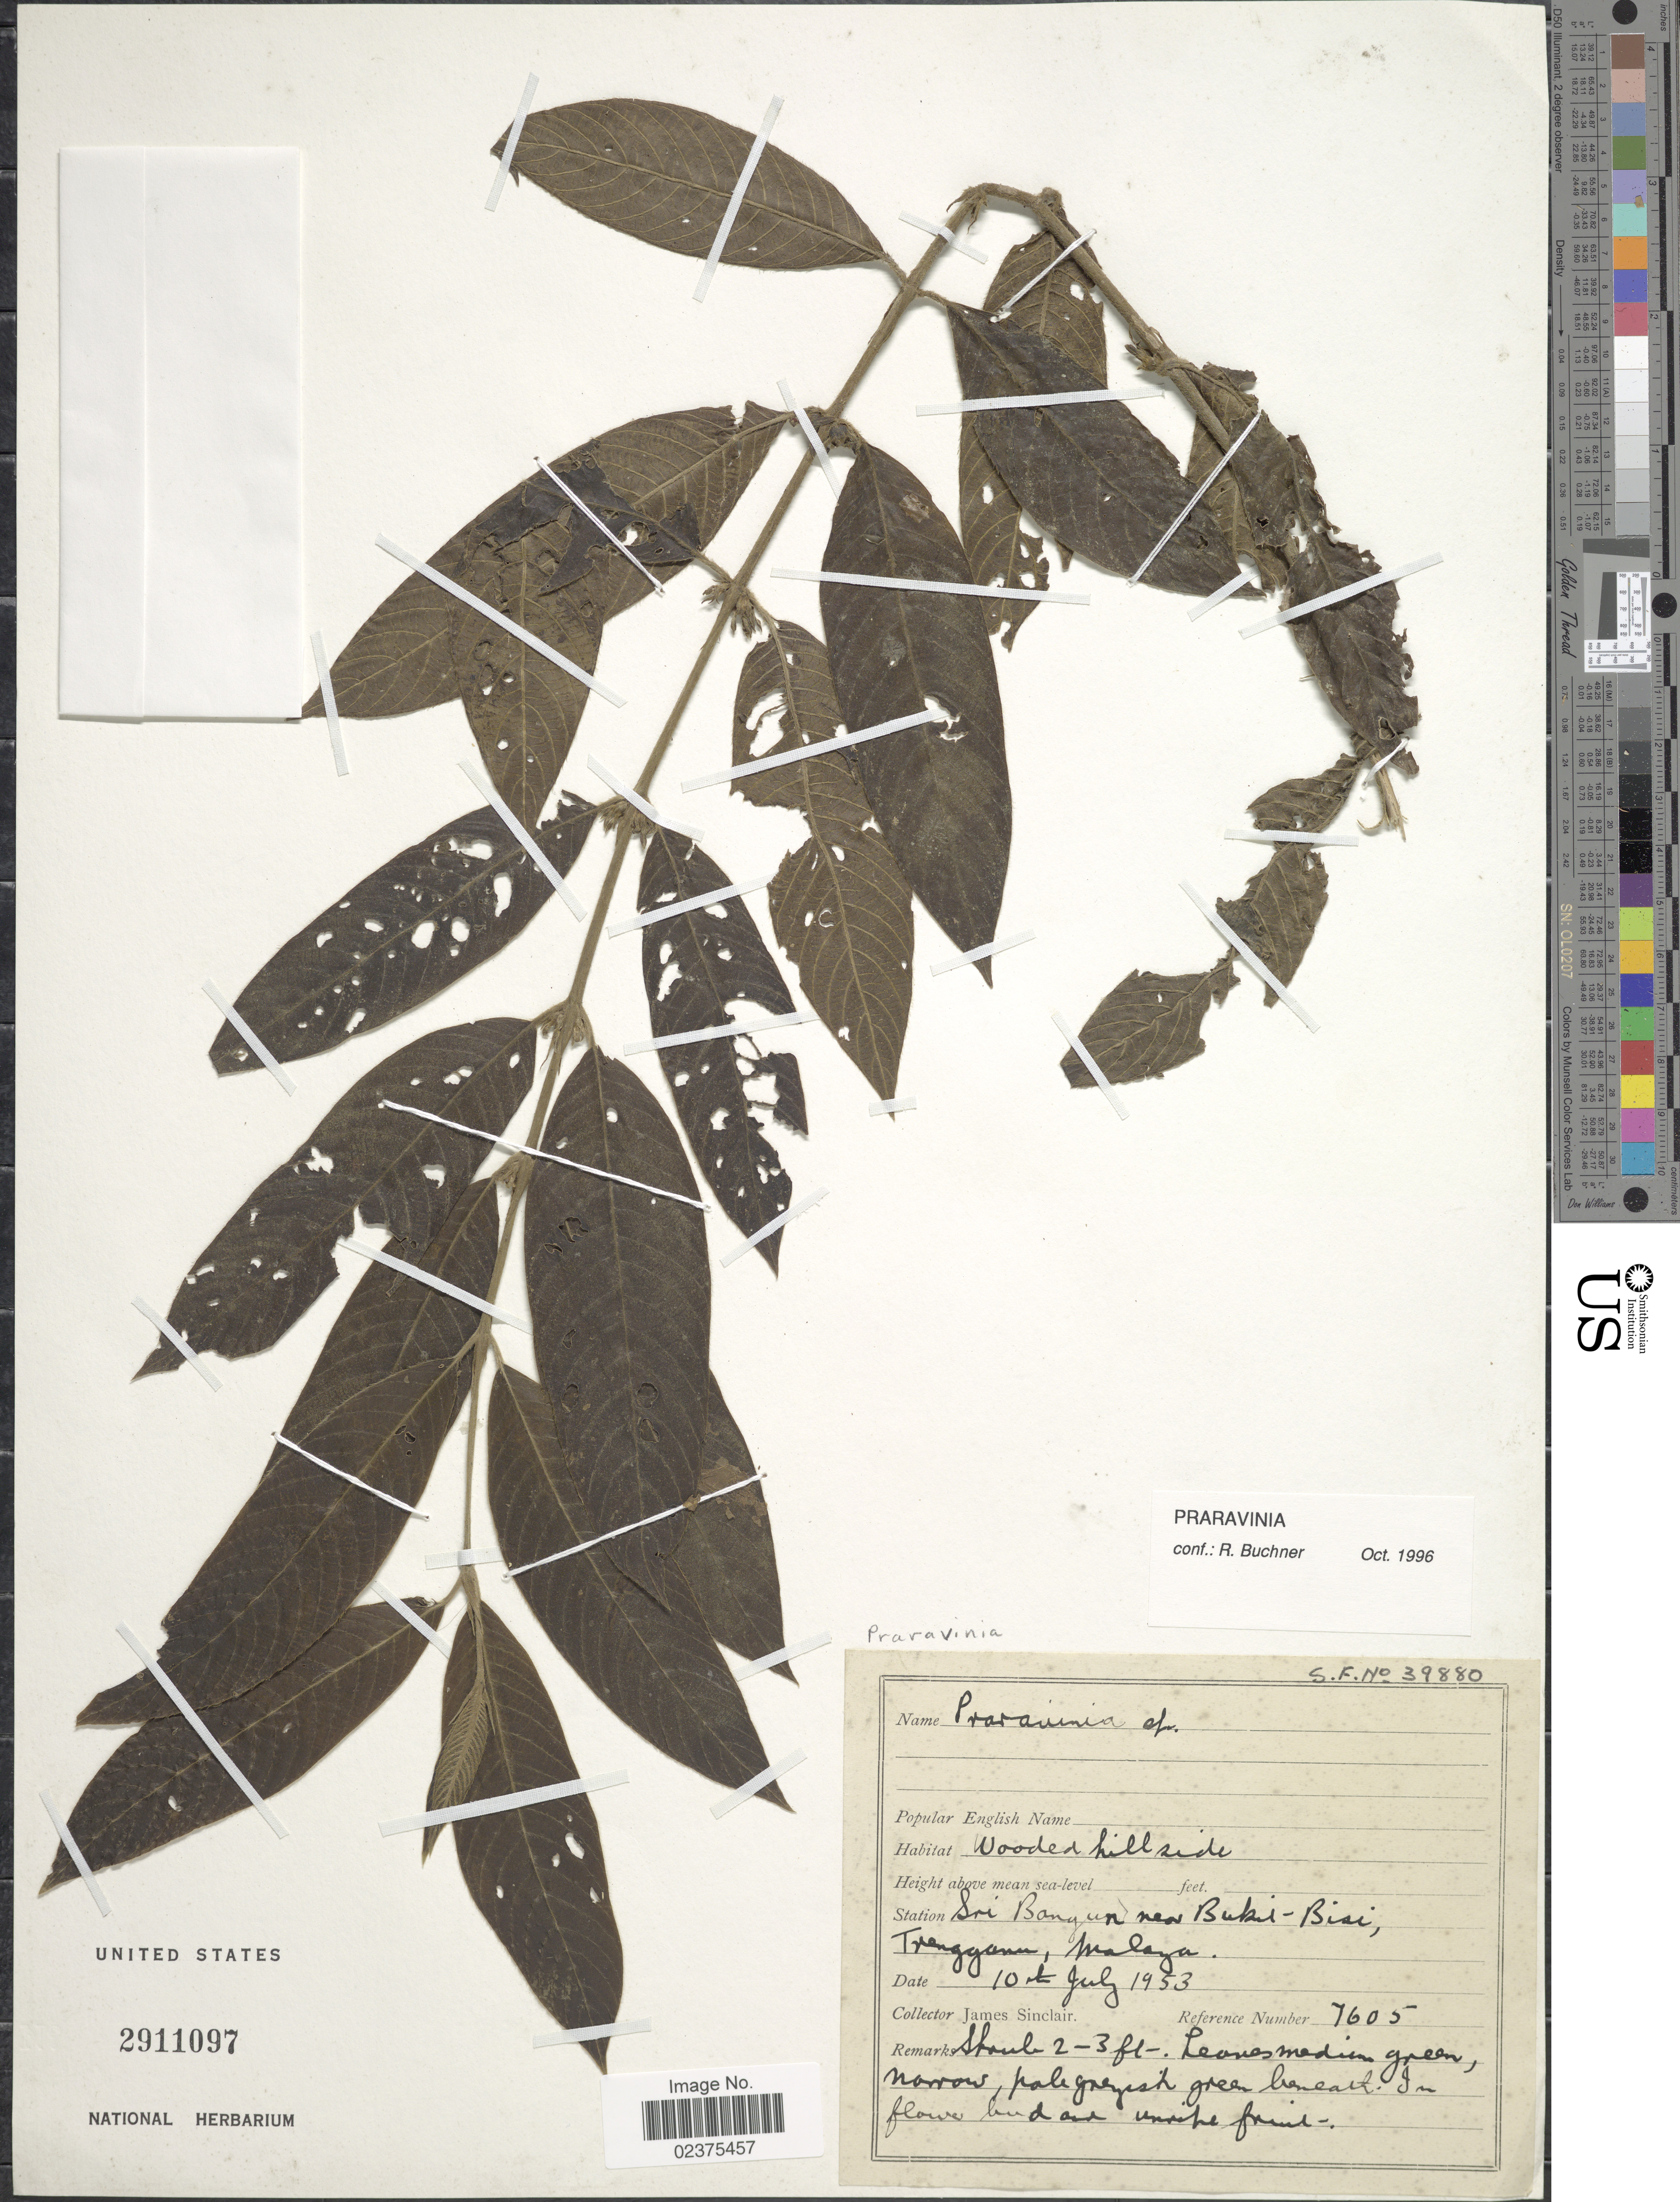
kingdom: Plantae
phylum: Tracheophyta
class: Magnoliopsida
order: Gentianales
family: Rubiaceae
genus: Praravinia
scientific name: Praravinia sp.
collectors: J. Sinclair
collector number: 7605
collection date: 1953-07-10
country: Malaysia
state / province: Terengganu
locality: Sri Bangun, near Buki-Bisi, Trengganu, Malaya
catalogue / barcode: US 2911097